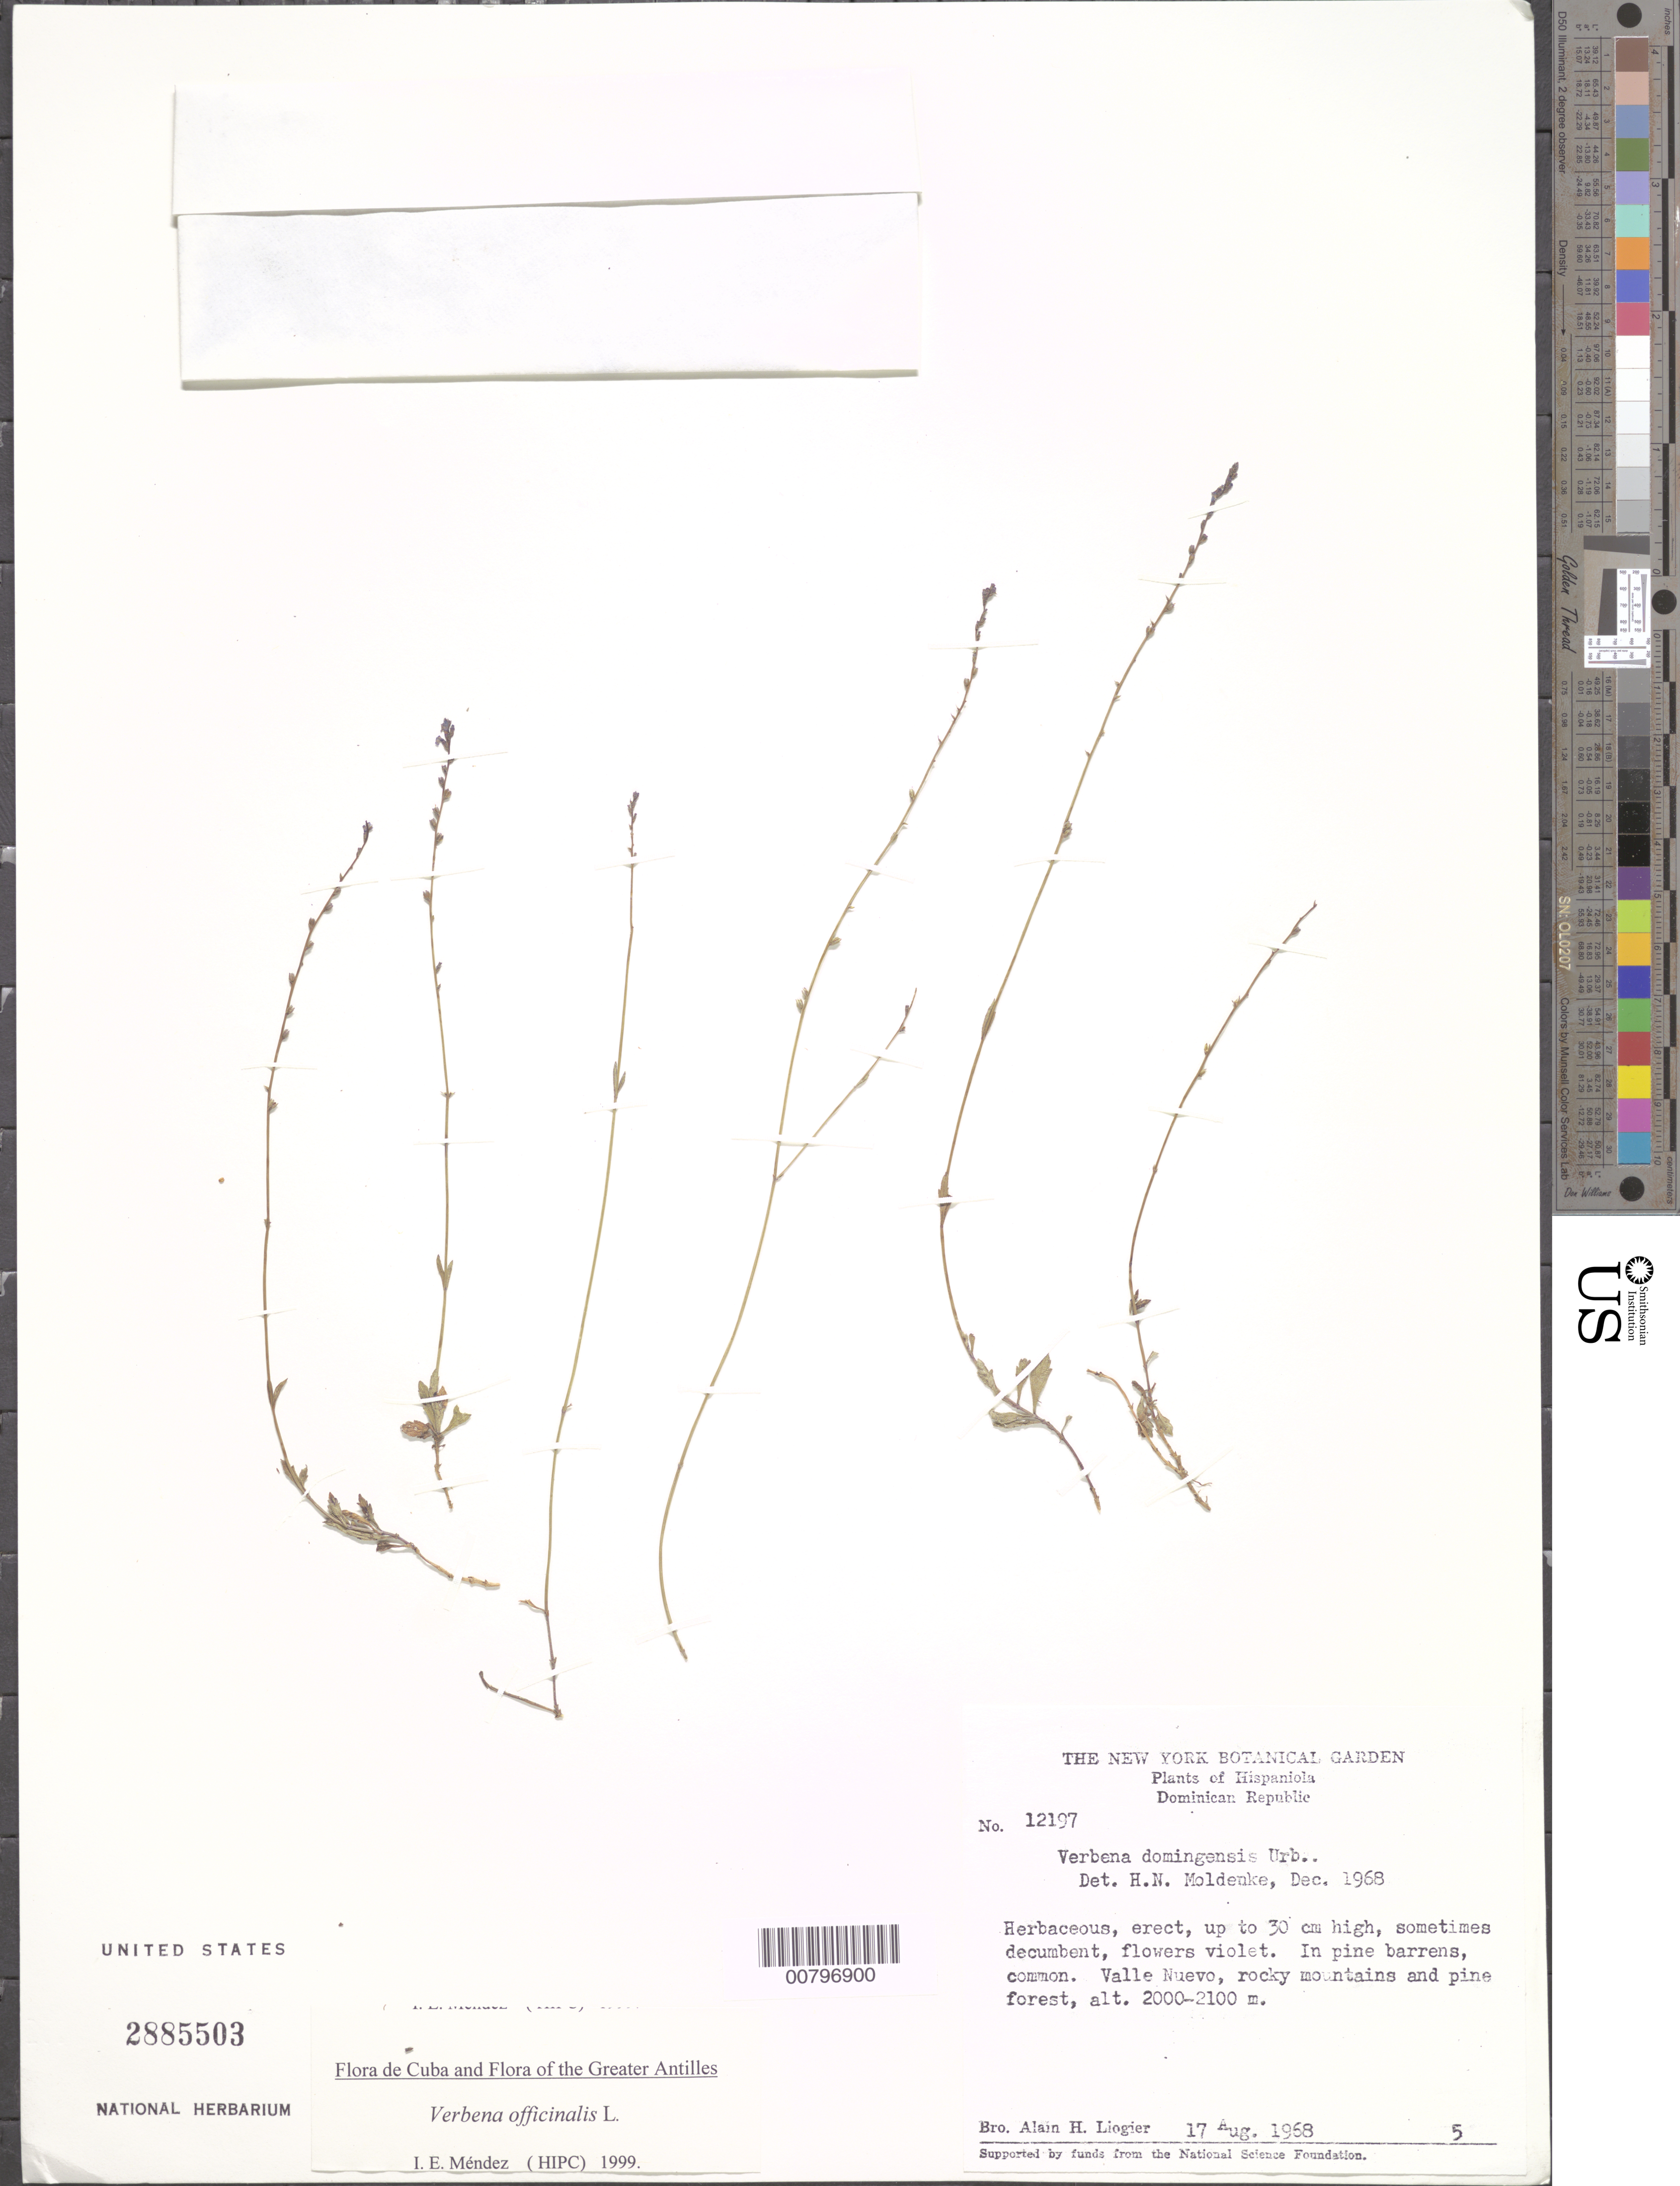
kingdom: Plantae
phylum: Tracheophyta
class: Magnoliopsida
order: Lamiales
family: Verbenaceae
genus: Verbena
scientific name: Verbena officinalis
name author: L.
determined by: Méndez, Isidro E., (HIPC)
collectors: A. H. Liogier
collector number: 12197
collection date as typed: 17 Aug 1968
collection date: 1968-08-17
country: Dominican Republic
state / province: La Vega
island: Hispaniola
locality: Valle Nuevo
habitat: In pine barrens of rocky mountains and pine forest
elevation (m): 2000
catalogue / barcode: US 2885503